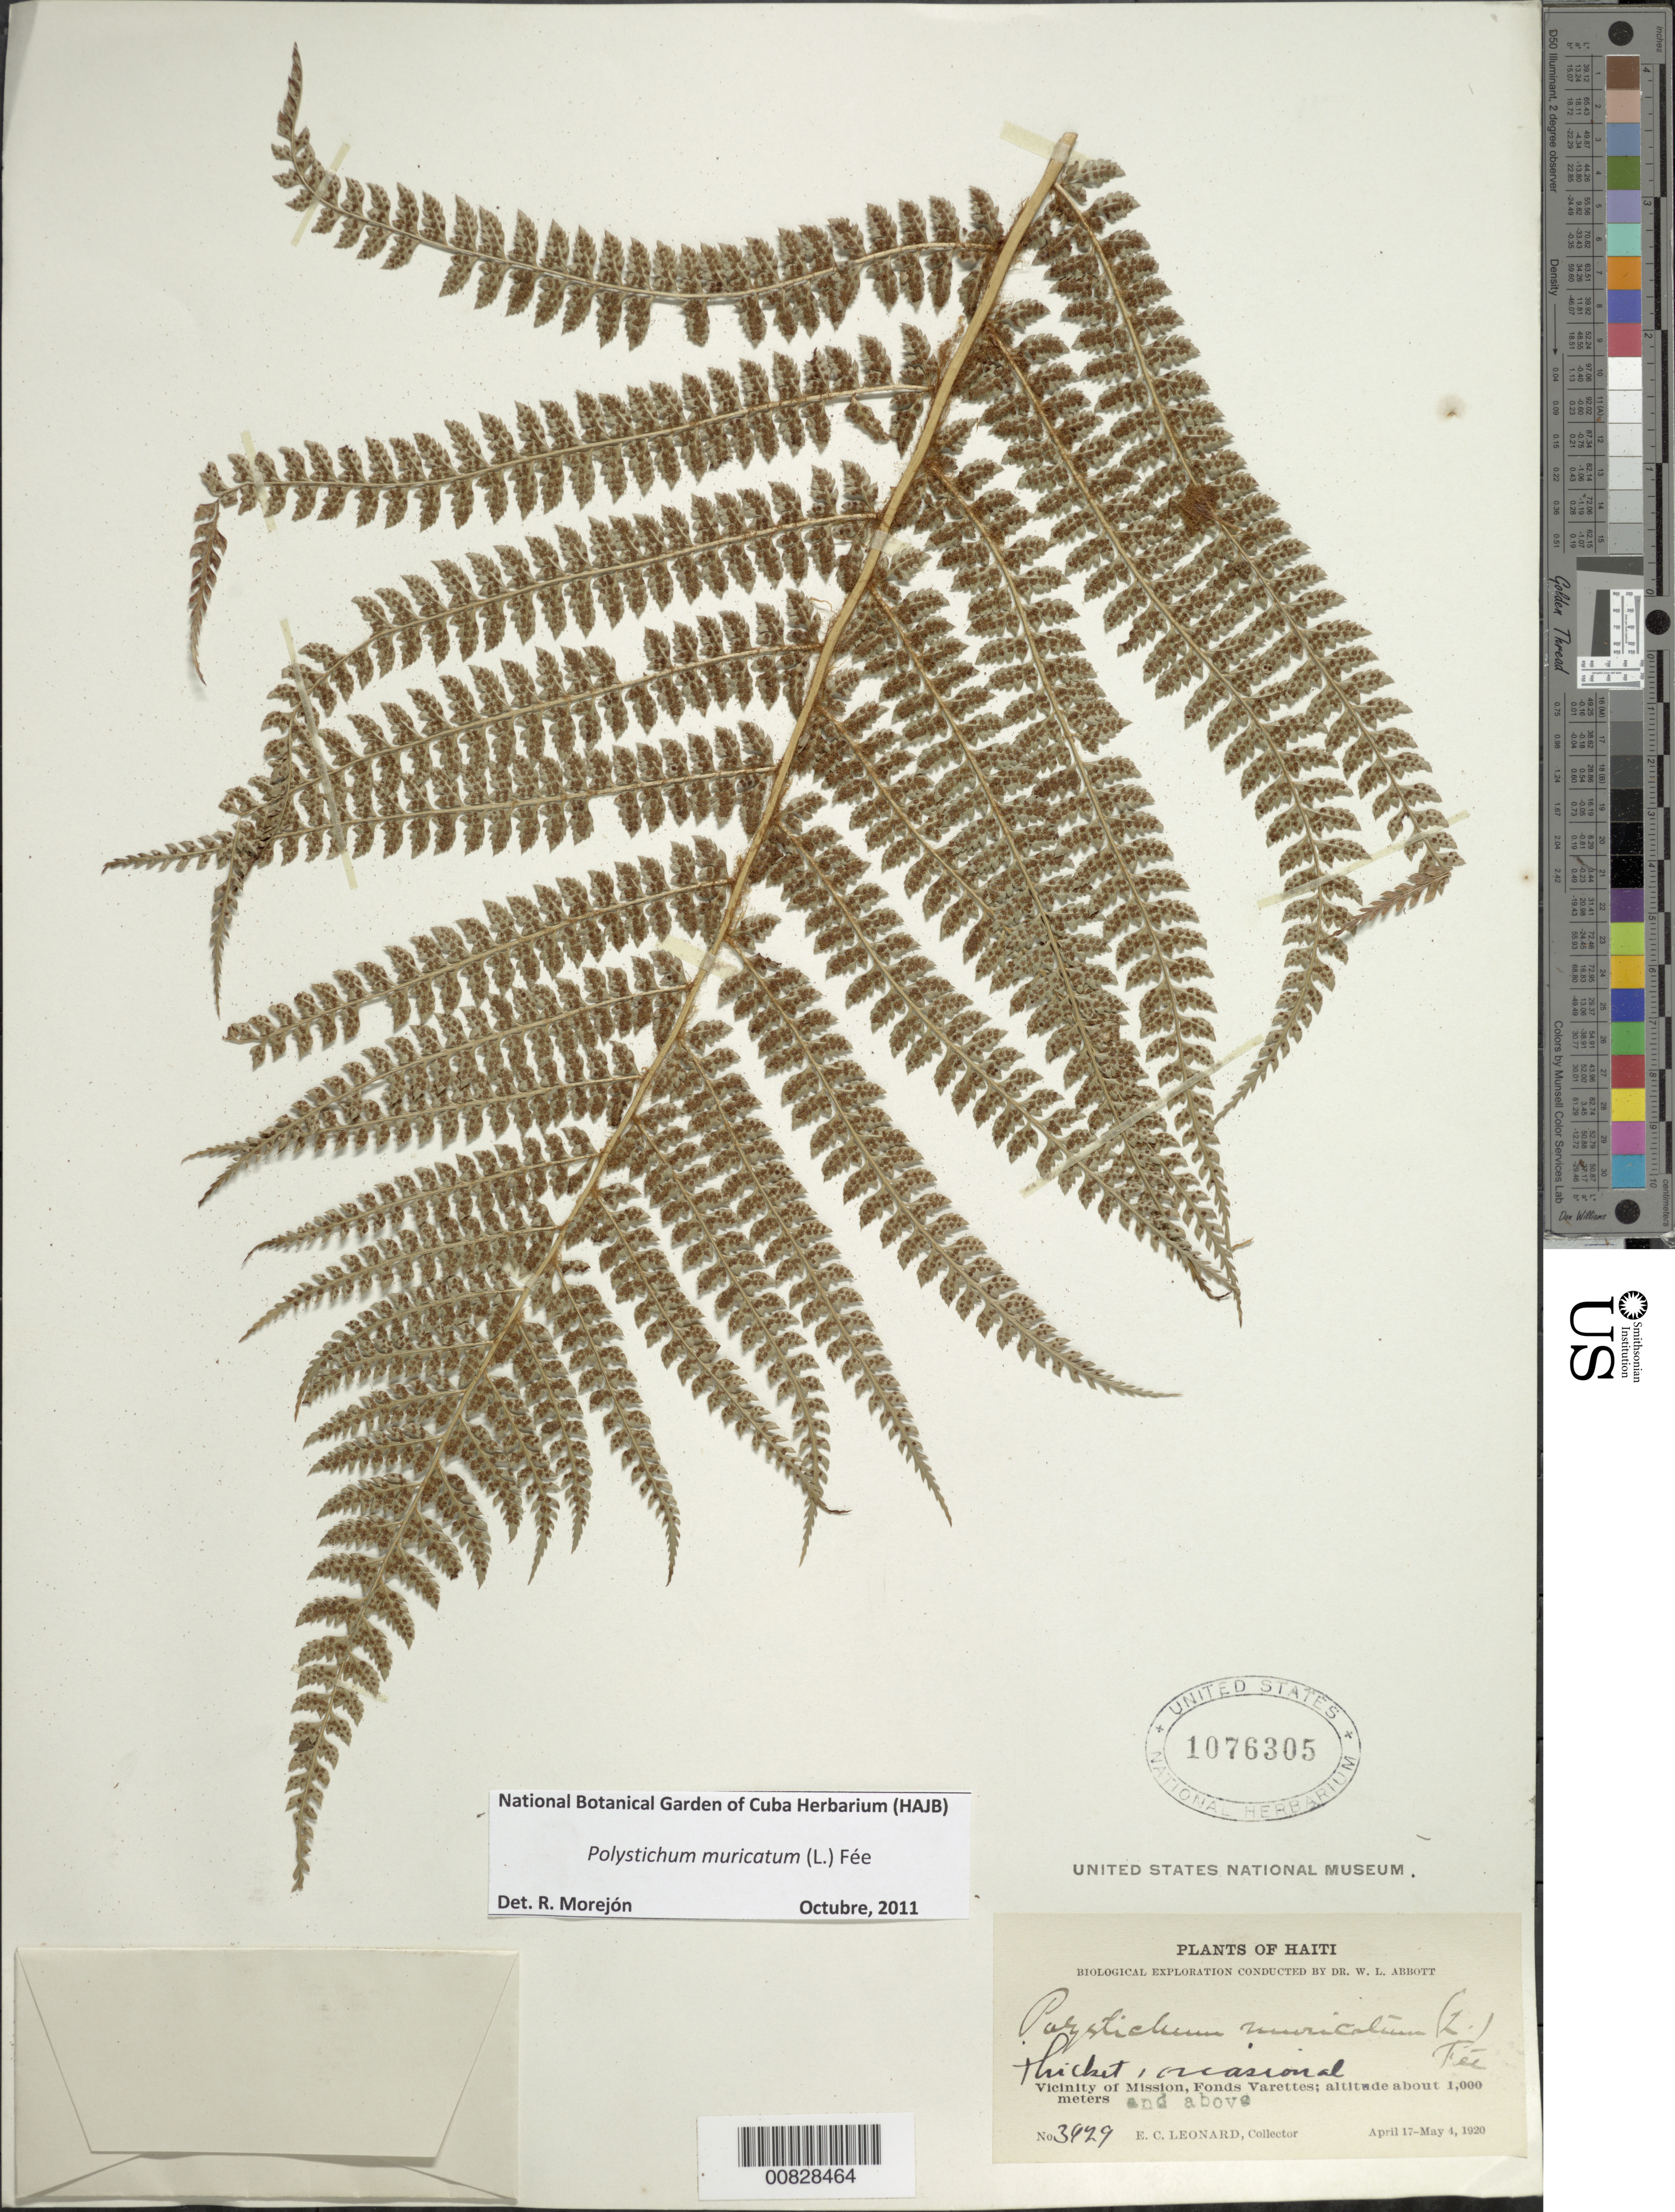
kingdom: Plantae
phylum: Tracheophyta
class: Polypodiopsida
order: Polypodiales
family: Dryopteridaceae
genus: Polystichum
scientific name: Polystichum muricatum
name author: (L.) Fée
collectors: E. C. Leonard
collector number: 3929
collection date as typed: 17 Apr 1920 to 04 May 1920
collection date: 1920-04-17/1920-05-04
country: Haiti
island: Hispaniola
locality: Fonds Varettes, vicinity Mission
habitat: Thicket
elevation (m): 1000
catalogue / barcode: US 1076305